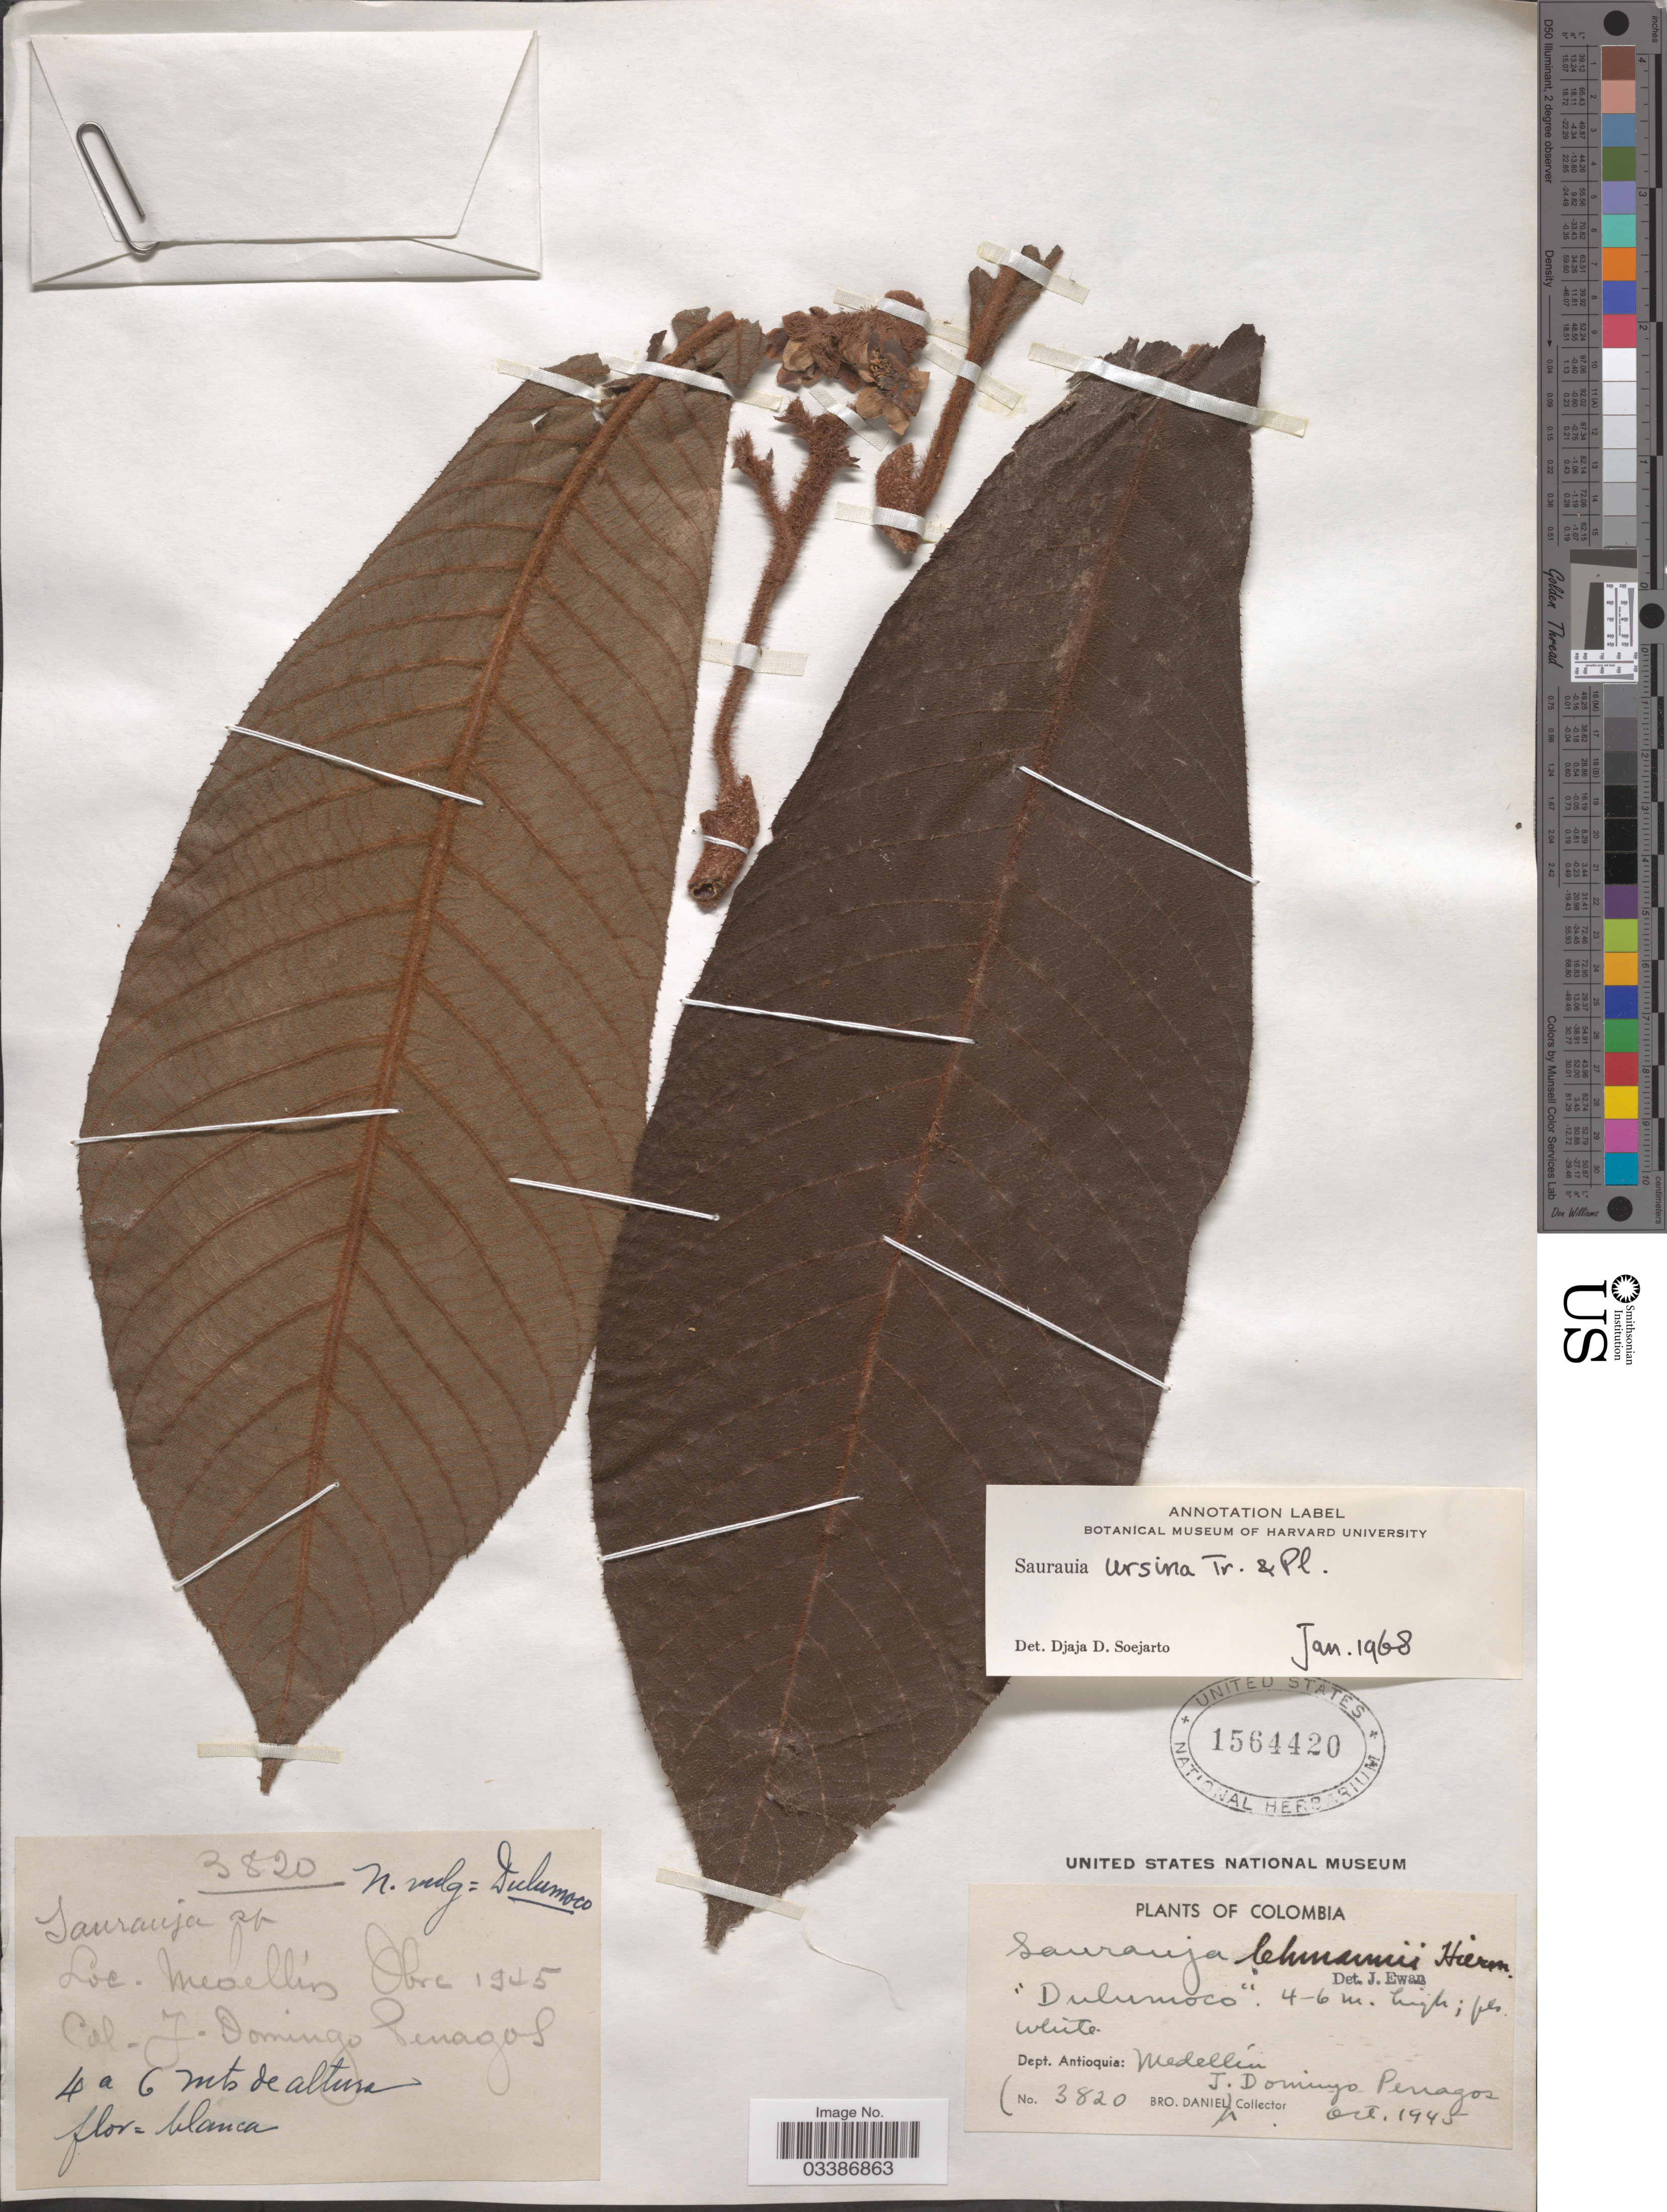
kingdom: Plantae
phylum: Tracheophyta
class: Magnoliopsida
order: Ericales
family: Actinidiaceae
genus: Saurauia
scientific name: Saurauia ursina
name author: Triana & Planch.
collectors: Bro. Daniel & J. Domingo Penagos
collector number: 3820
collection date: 1945-10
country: Colombia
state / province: Antioquia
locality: Depto. Antioquia: Medellín.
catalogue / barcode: US 1564420